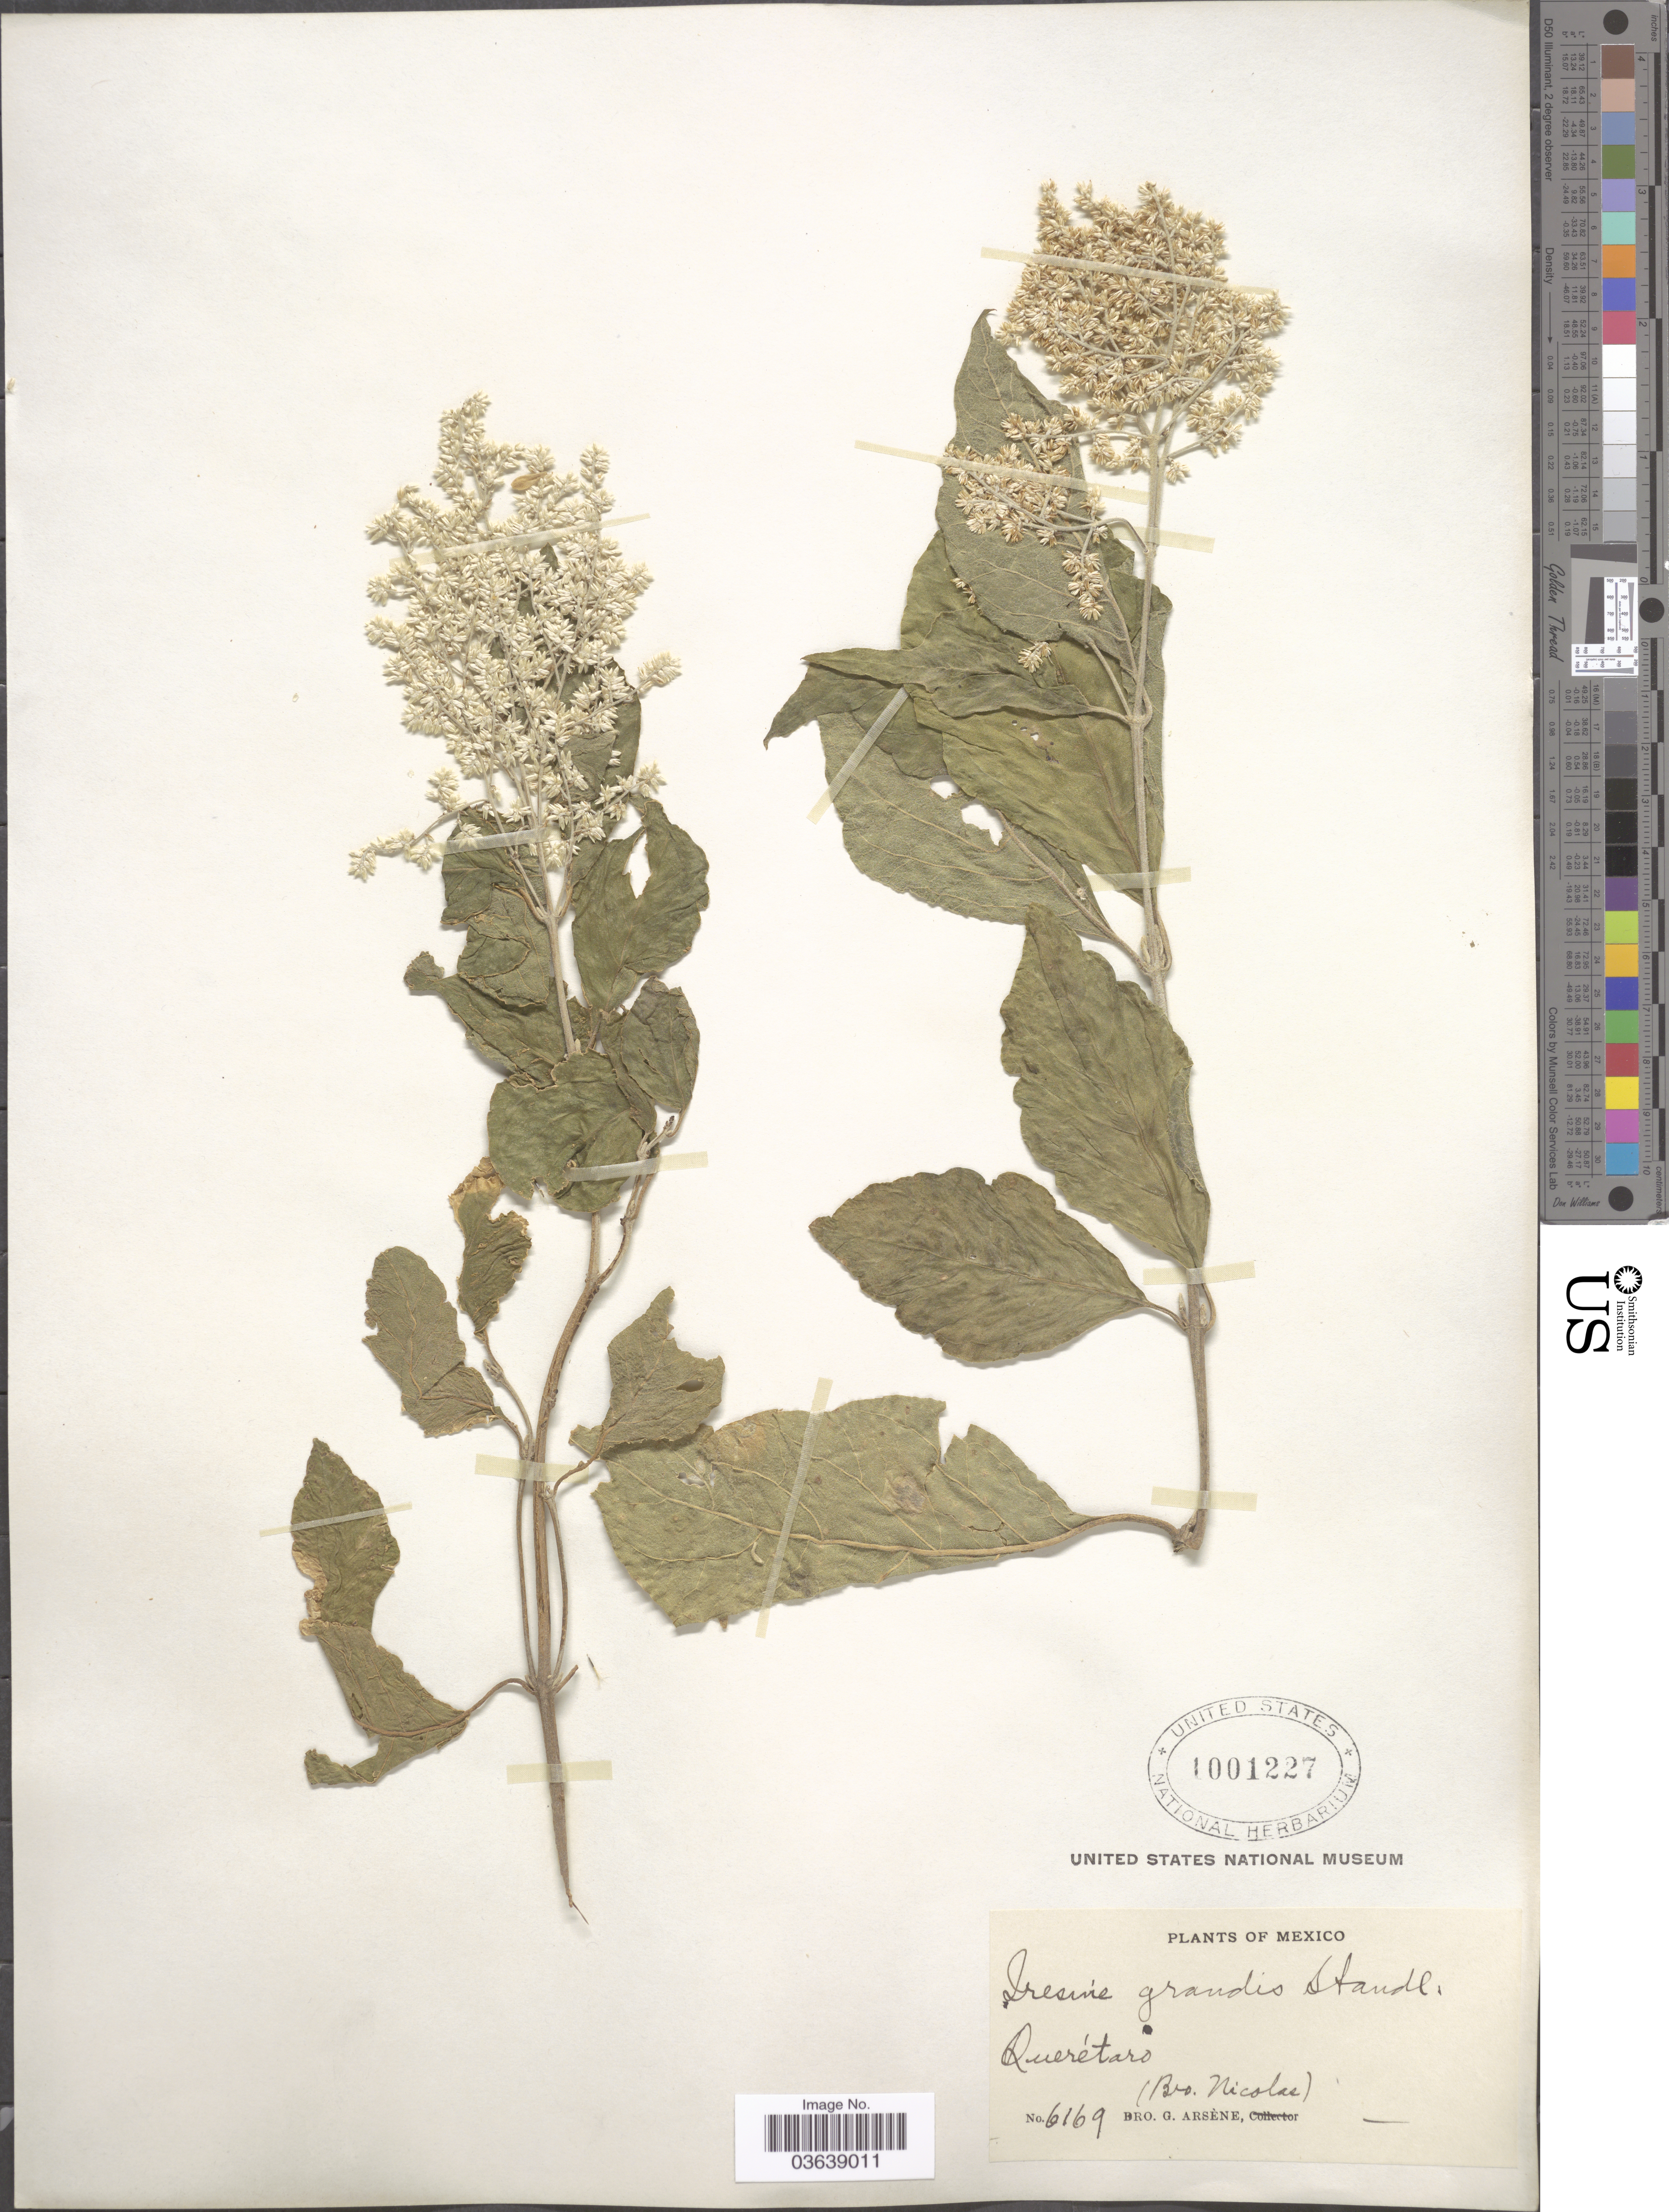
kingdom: Plantae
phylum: Tracheophyta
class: Magnoliopsida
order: Caryophyllales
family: Amaranthaceae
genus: Iresine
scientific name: Iresine grandis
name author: Standl.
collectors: Bro. G. Arsène & Bro. Nicolas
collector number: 6169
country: Mexico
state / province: Querétaro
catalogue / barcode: US 1001227